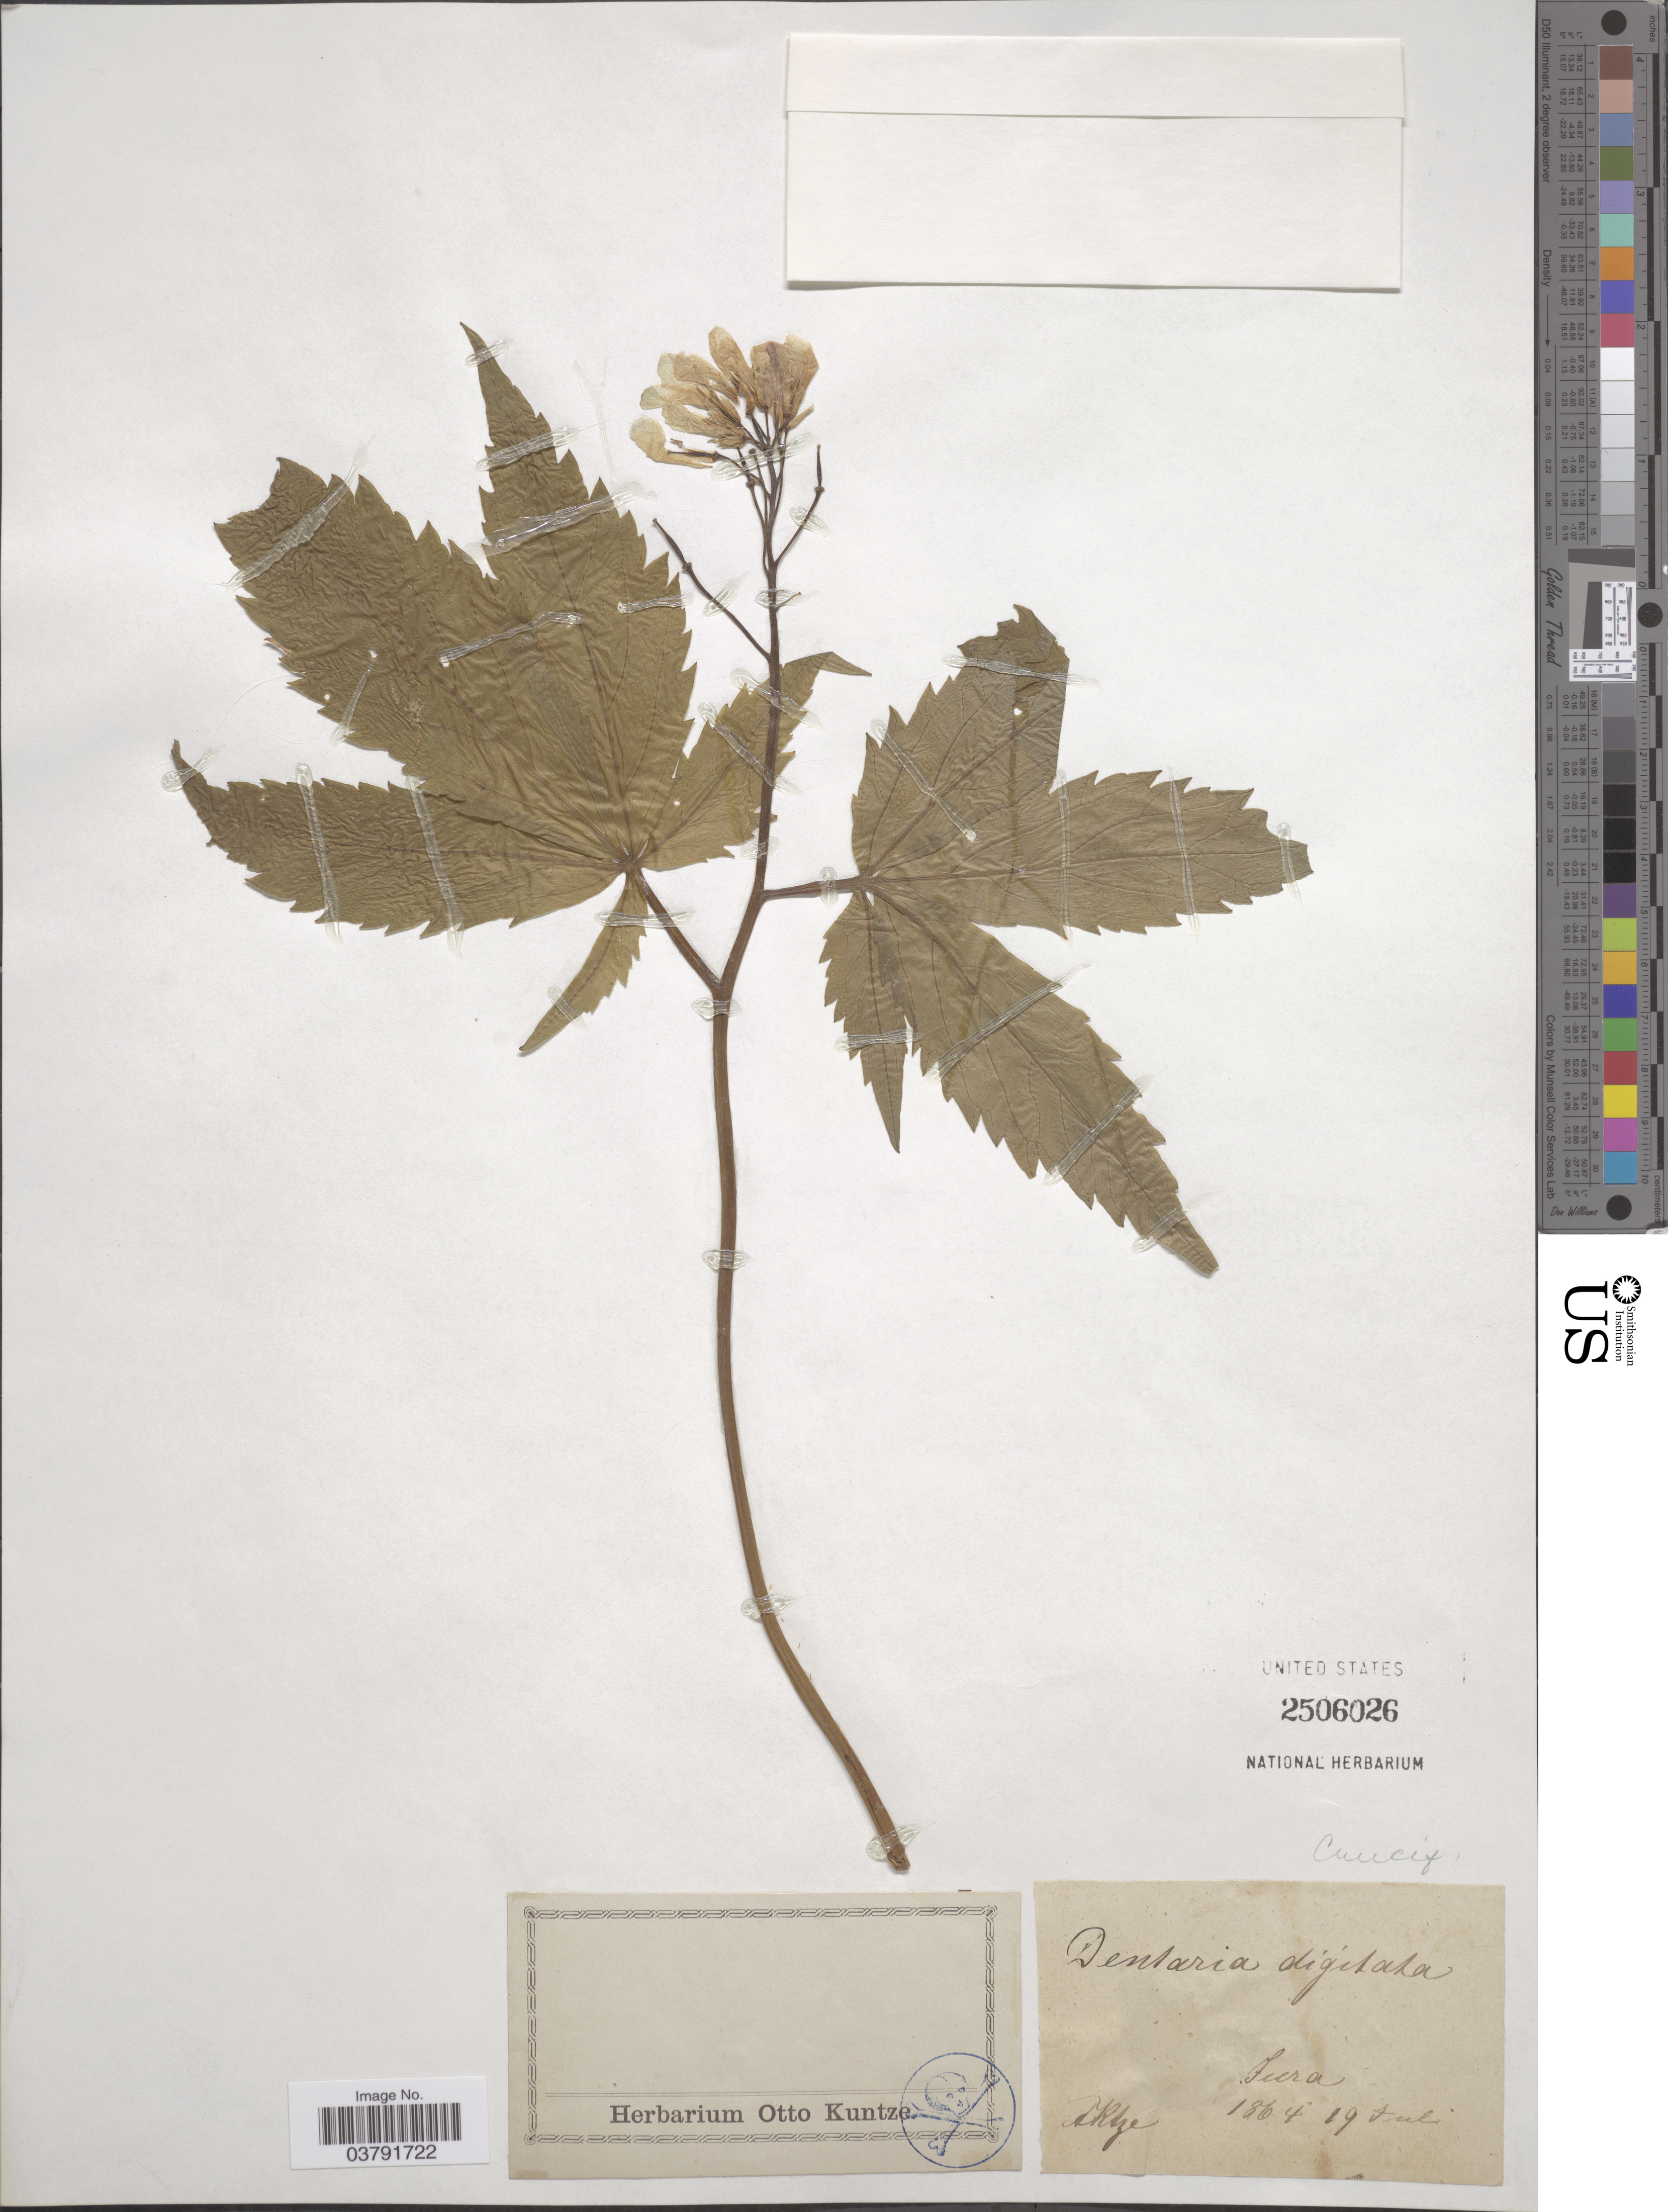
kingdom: Plantae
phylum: Tracheophyta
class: Magnoliopsida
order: Brassicales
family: Brassicaceae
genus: Dentaria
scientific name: Dentaria digitata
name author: Lam.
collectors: A. Kuntze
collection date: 1864-07-19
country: Switzerland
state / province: Jura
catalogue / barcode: US 2506026